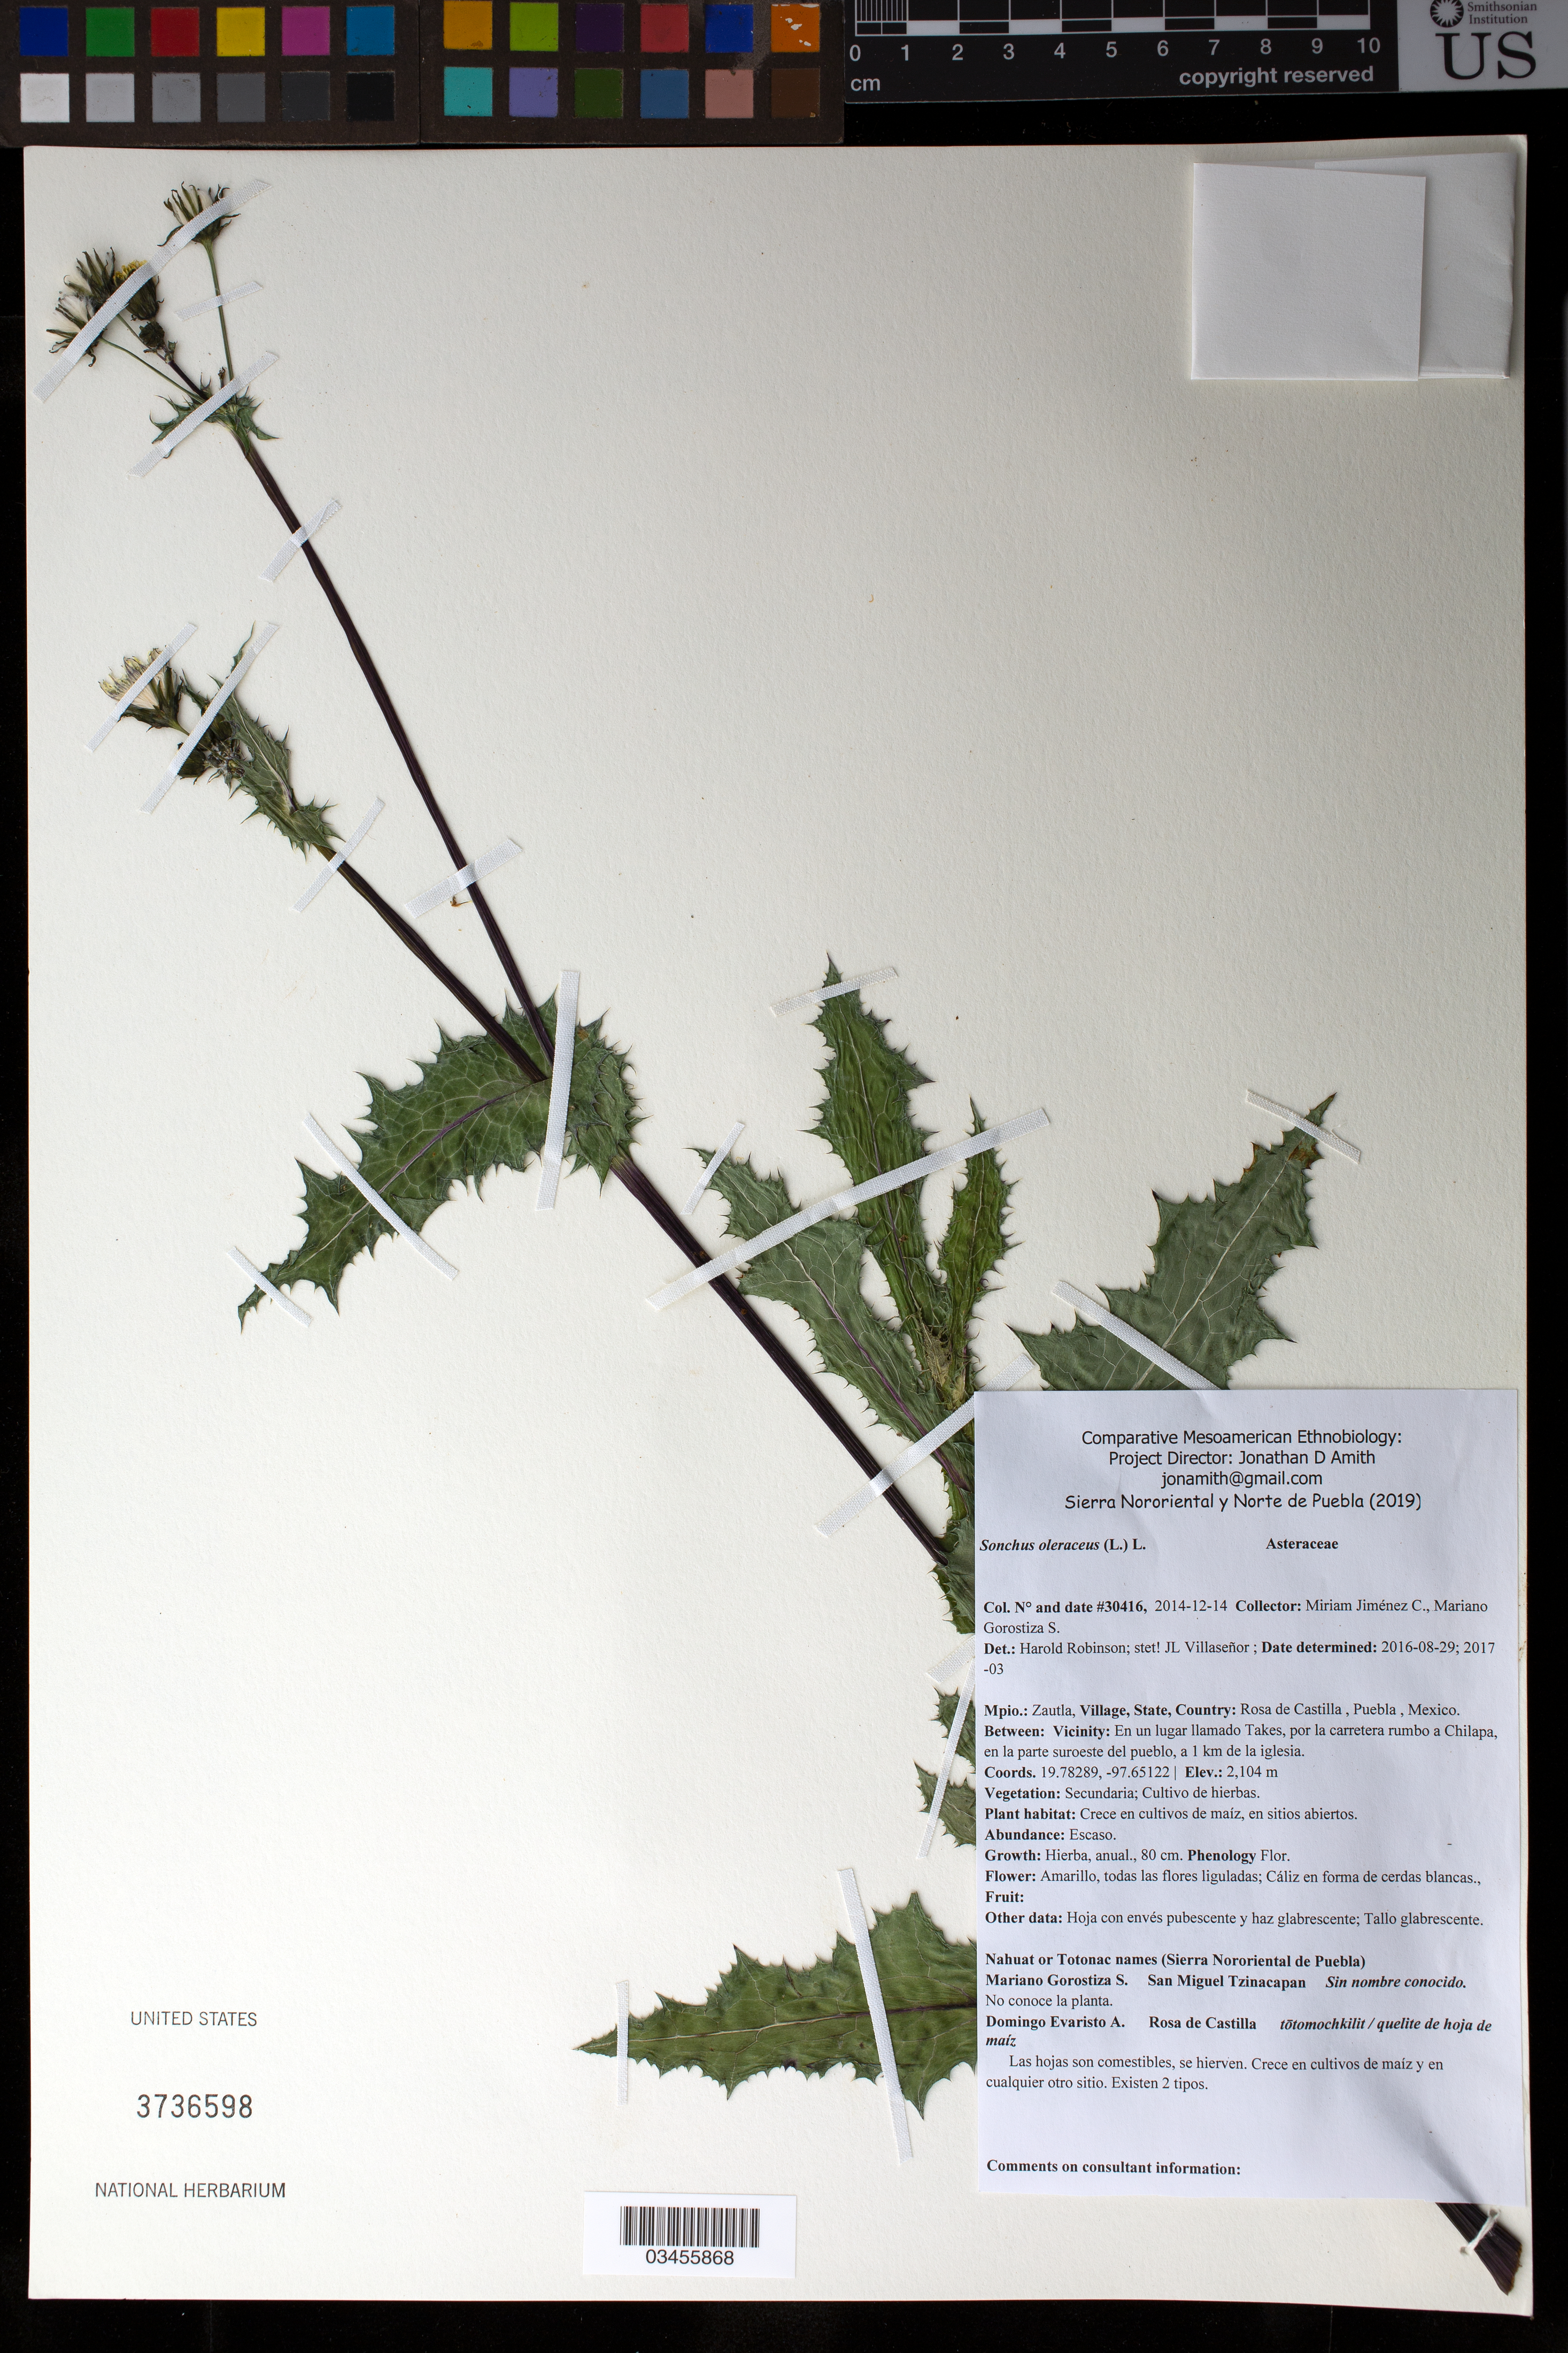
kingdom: Plantae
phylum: Tracheophyta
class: Magnoliopsida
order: Asterales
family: Asteraceae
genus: Sonchus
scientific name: Sonchus oleraceus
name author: L.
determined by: Robinson, Harold E., (US)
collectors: M. Jiménez Chimil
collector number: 30416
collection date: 2014-12-14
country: México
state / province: Puebla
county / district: Zautla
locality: PUEBLO: Rosa de Castilla; LOCALIDAD EXACTA: En un lugar llamado Takes, por la carretera rumbo a Chilapa, en la parte suroeste del pueblo, a 1 km de la iglesia.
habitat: Cultivo de hierbas; en cultivos de maíz, en sitios abiertos.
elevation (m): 2104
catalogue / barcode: US 3736598